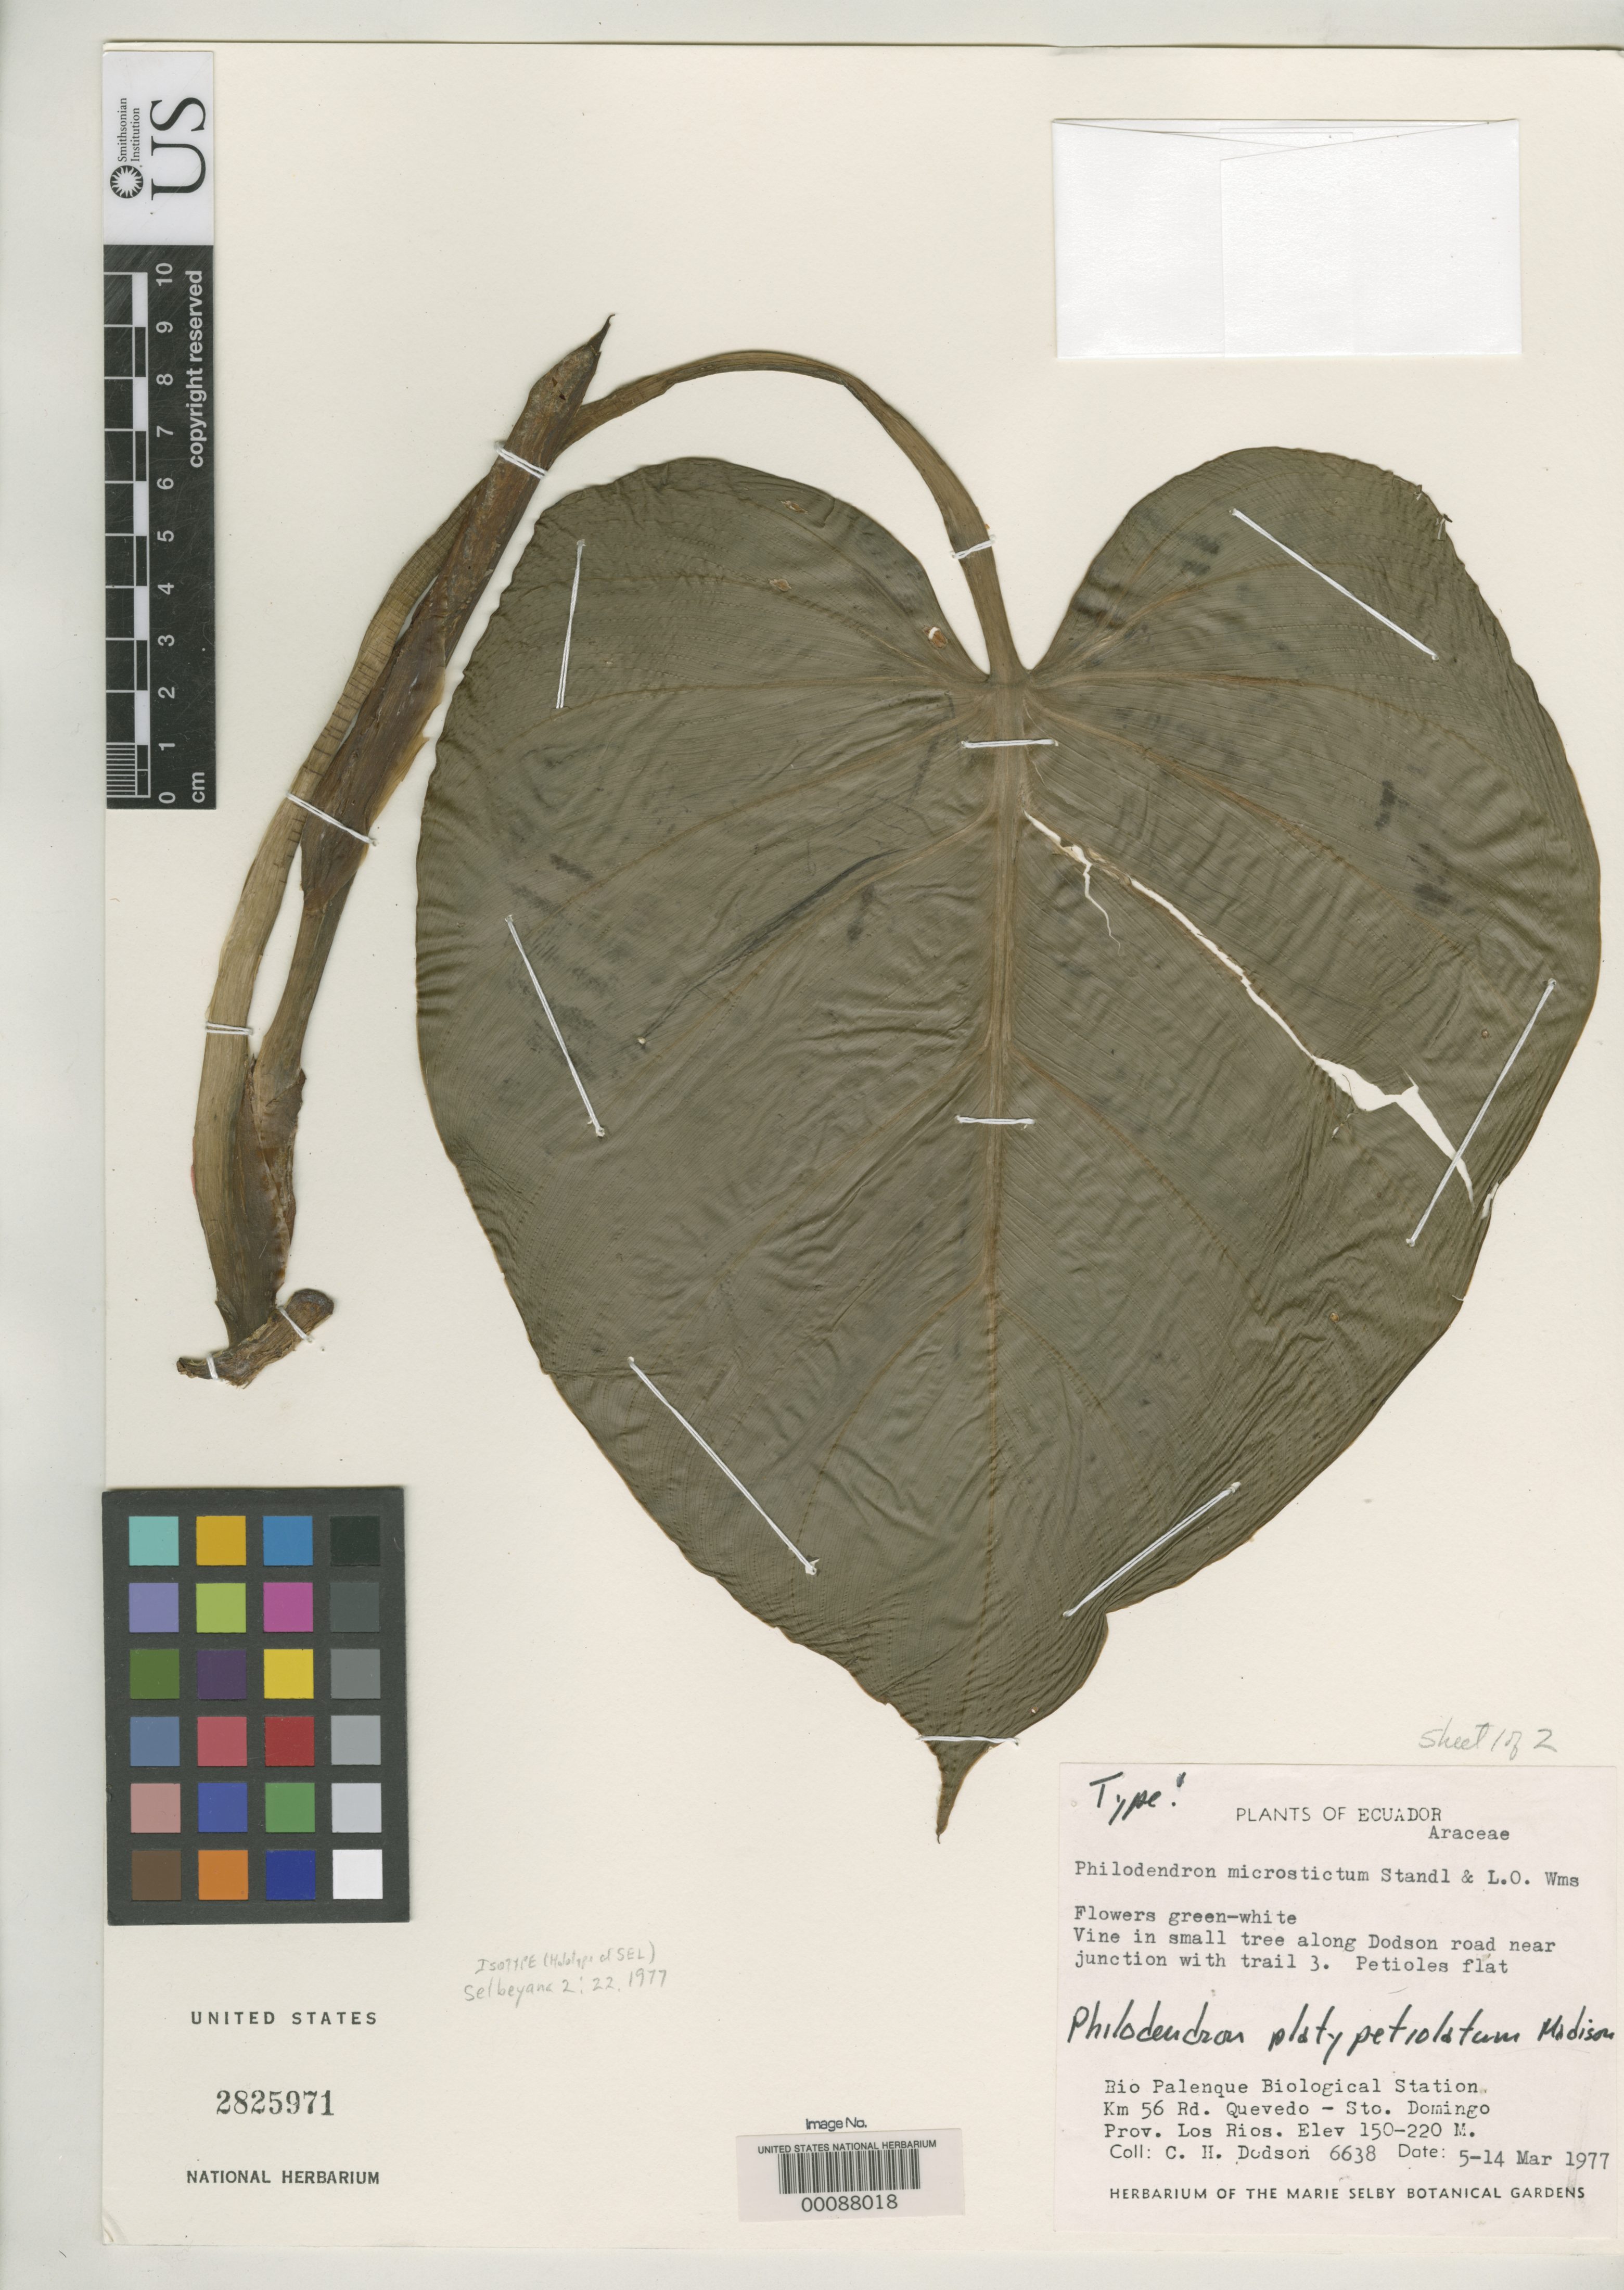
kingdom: Plantae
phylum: Tracheophyta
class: Liliopsida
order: Alismatales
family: Araceae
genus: Philodendron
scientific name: Philodendron platypetiolatum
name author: Madison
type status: Isotype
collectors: C. H. Dodson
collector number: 6638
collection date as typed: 05 Mar 1977 to 14 Mar 1977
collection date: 1977-03-05/1977-03-14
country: Ecuador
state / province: Los Ríos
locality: Rio Palenque Biological Station.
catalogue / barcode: US 2825971